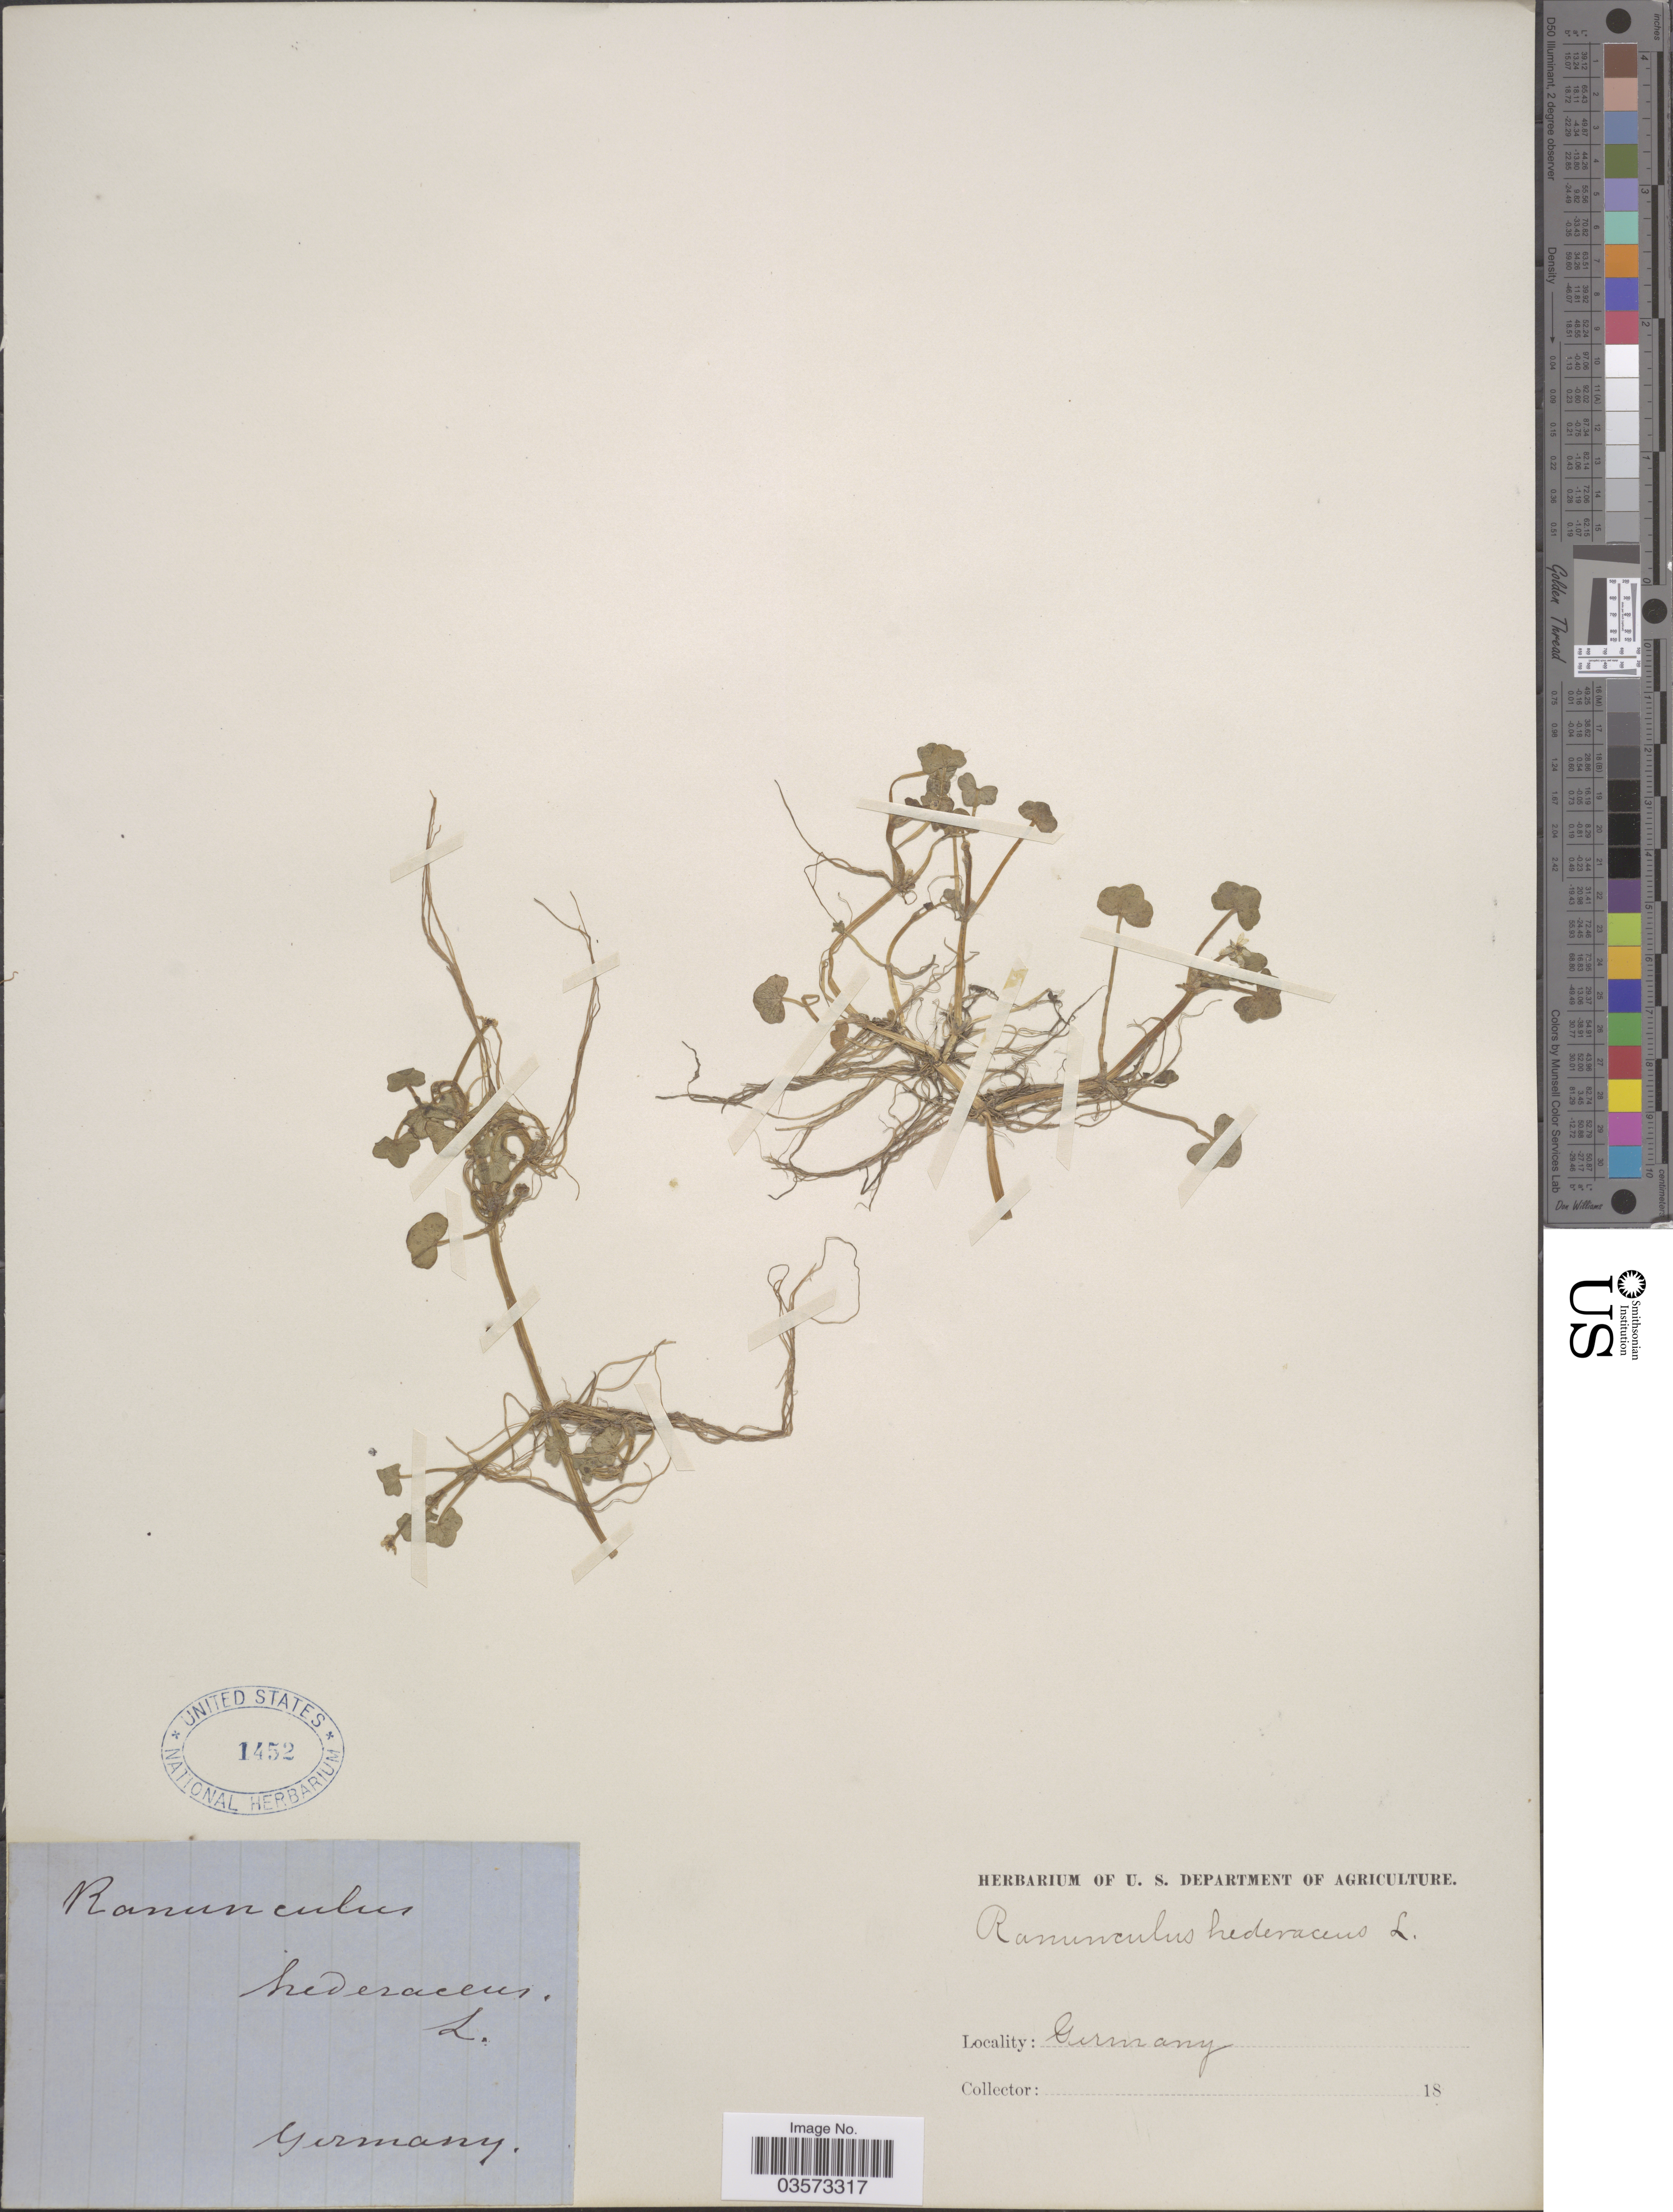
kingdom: Plantae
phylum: Tracheophyta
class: Magnoliopsida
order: Ranunculales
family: Ranunculaceae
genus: Ranunculus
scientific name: Ranunculus hederaceus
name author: L.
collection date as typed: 18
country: Germany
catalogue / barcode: US 1452